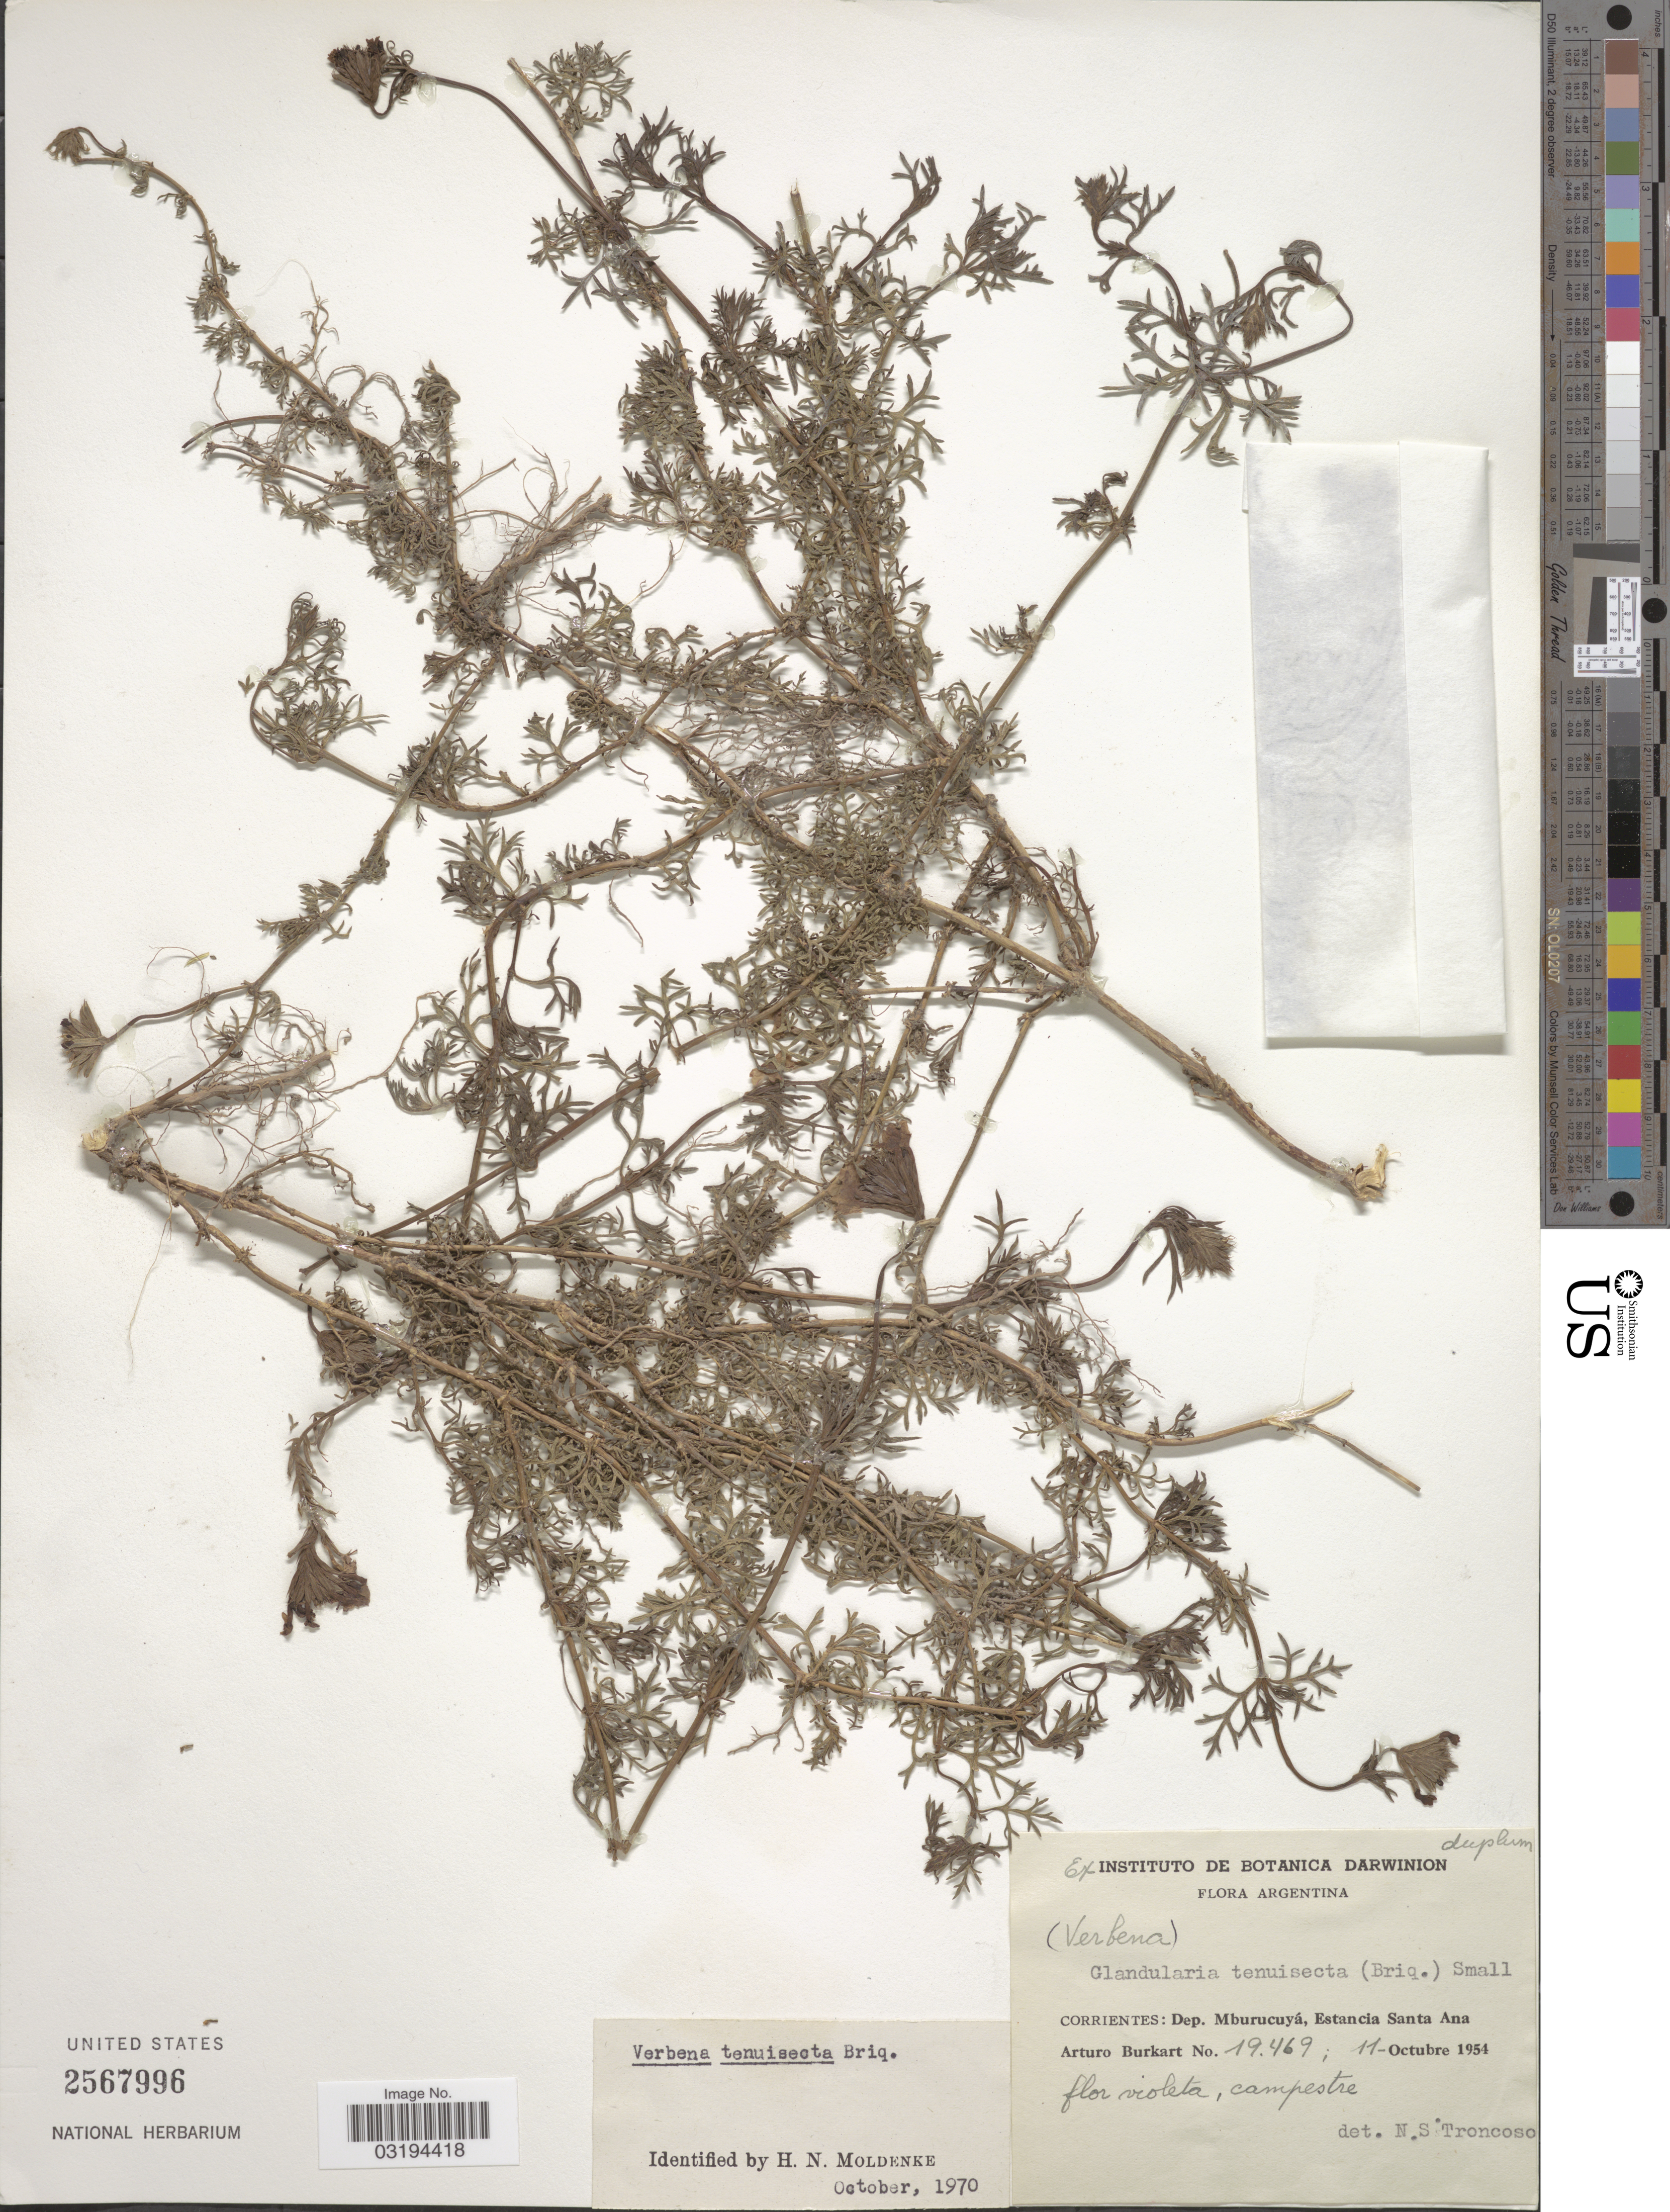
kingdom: Plantae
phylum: Tracheophyta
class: Magnoliopsida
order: Lamiales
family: Verbenaceae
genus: Verbena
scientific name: Verbena tenuisecta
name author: Briq.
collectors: A. E. Burkart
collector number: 19469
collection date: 1954-10-11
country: Argentina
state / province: Corrientes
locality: Dep. Mburucuyá, Estancia Santa Ana.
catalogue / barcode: US 2567996